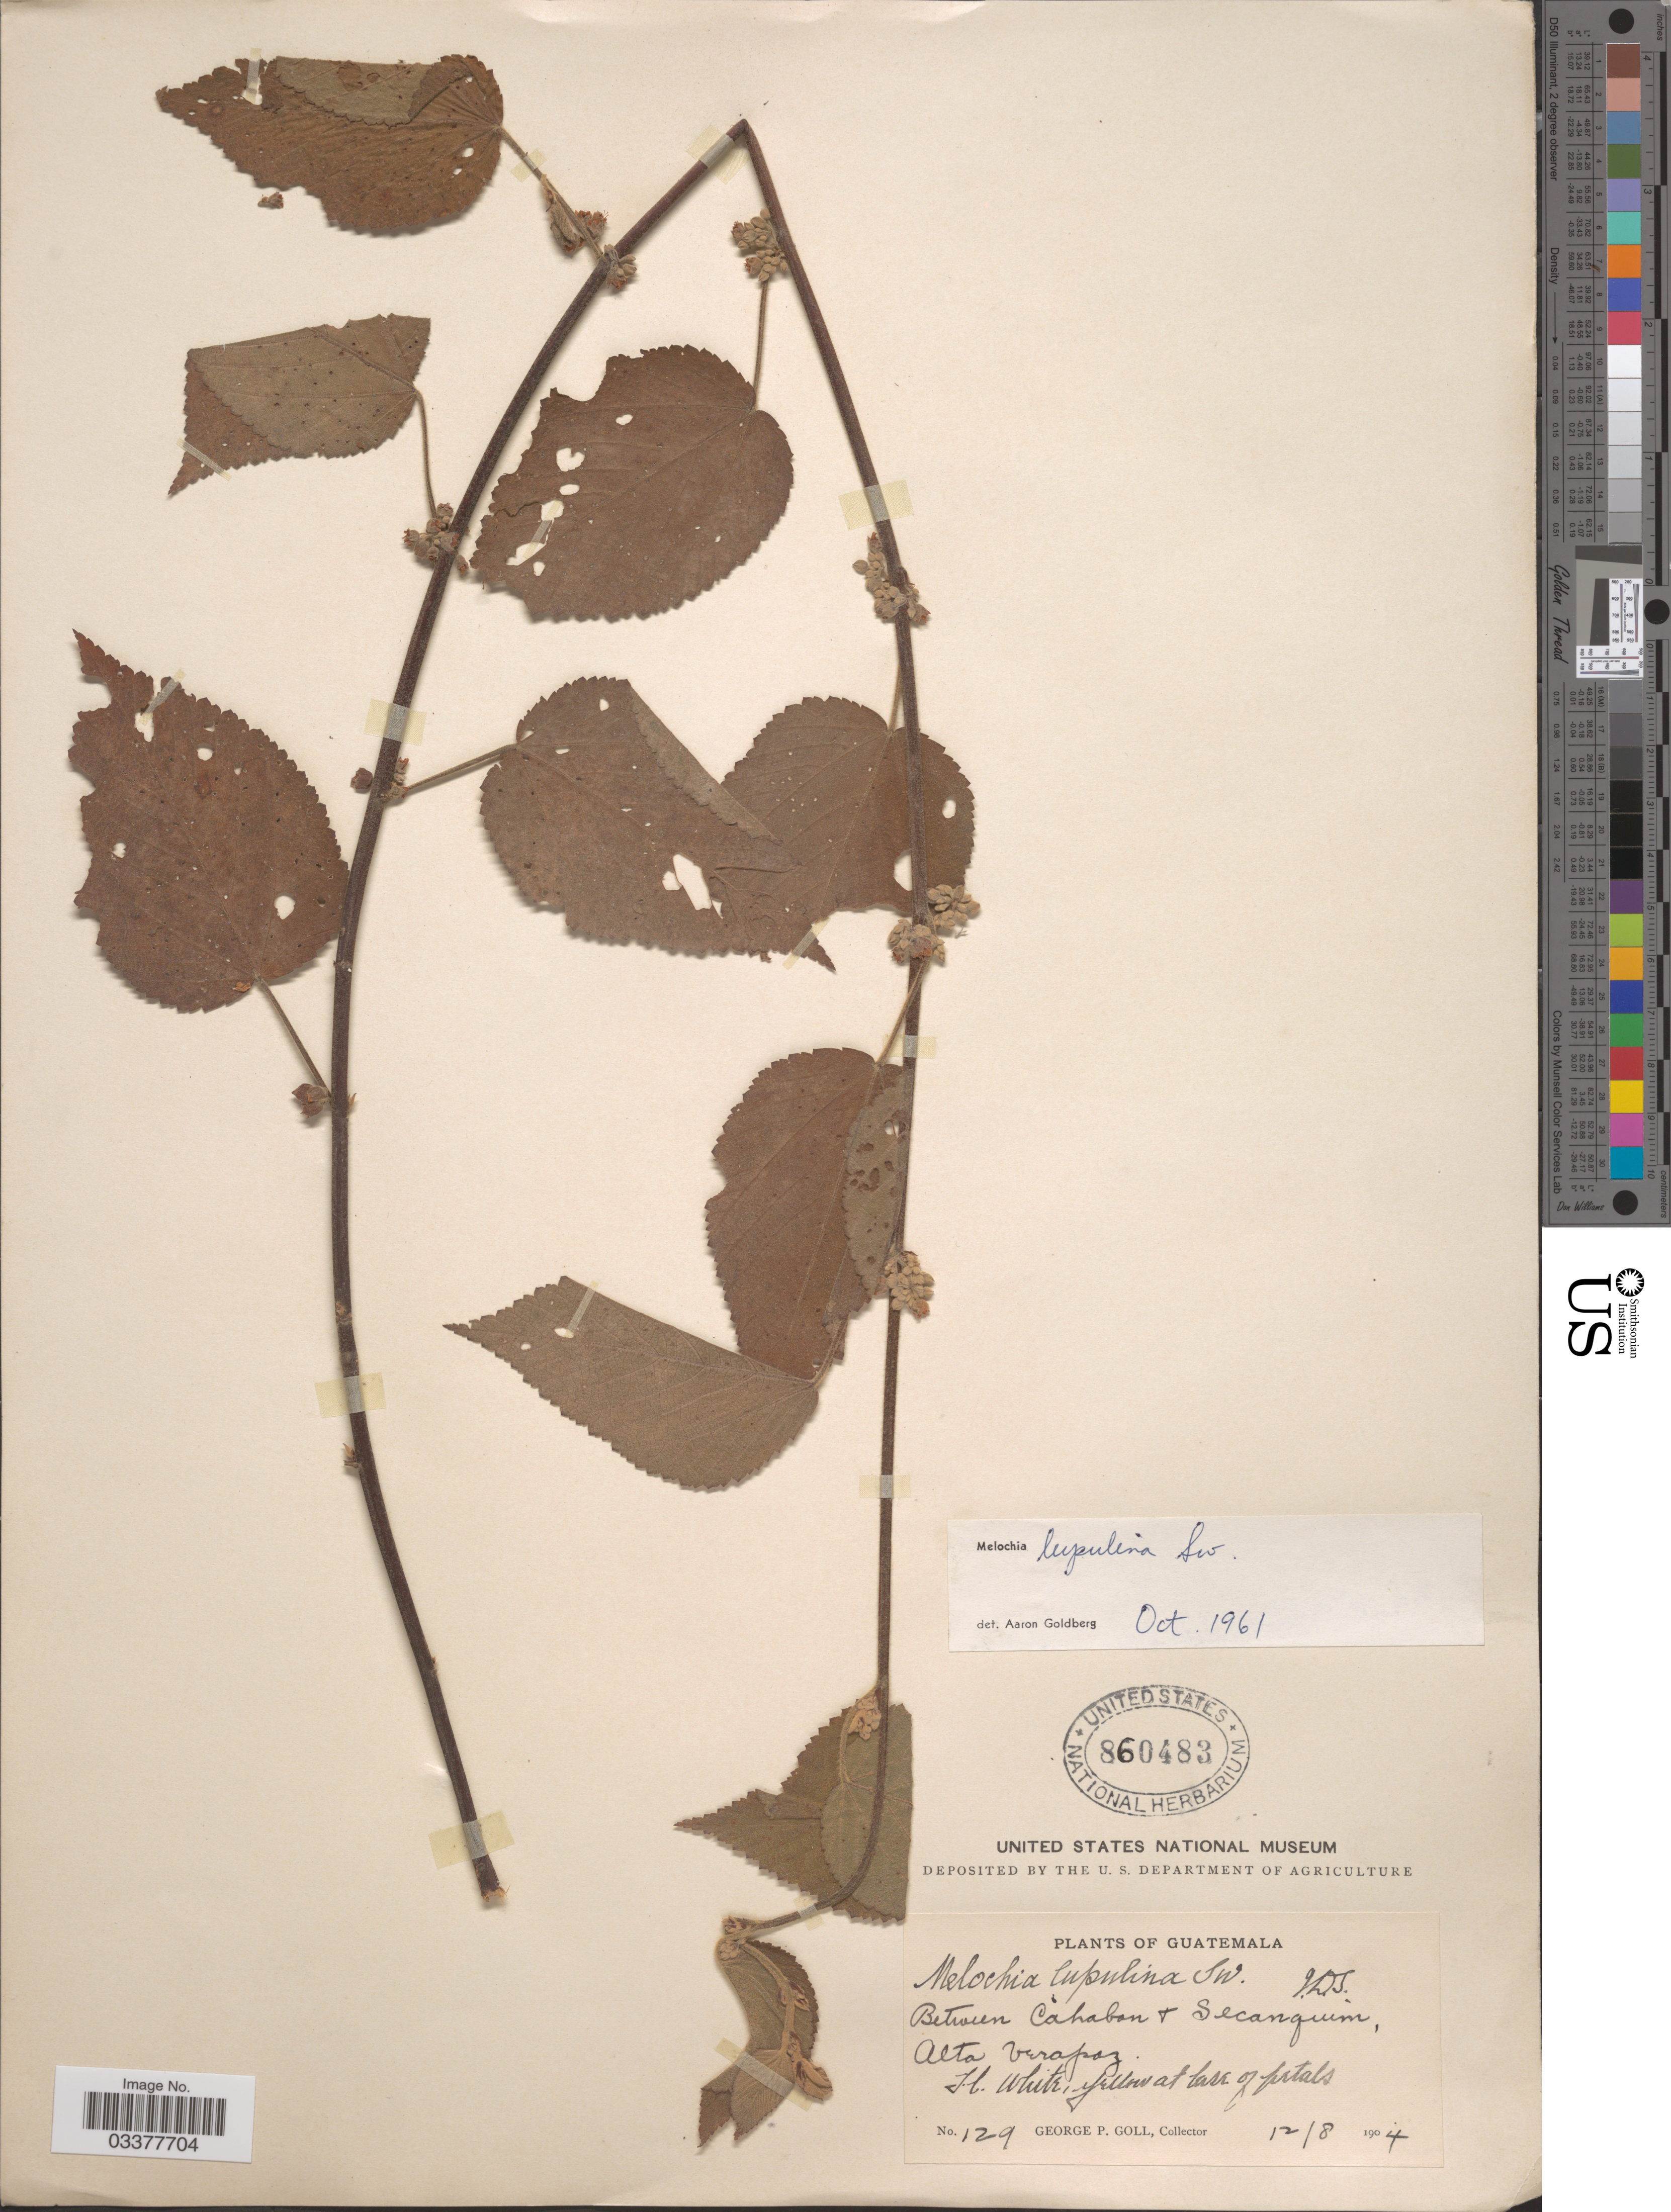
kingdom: Plantae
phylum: Tracheophyta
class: Magnoliopsida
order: Malvales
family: Malvaceae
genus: Melochia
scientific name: Melochia lupulina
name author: Sw.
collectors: G. P. Goll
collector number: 129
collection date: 1904-08-12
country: Guatemala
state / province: Alta Verapaz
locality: Between Càhabon + Secanquim.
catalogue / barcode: US 860483